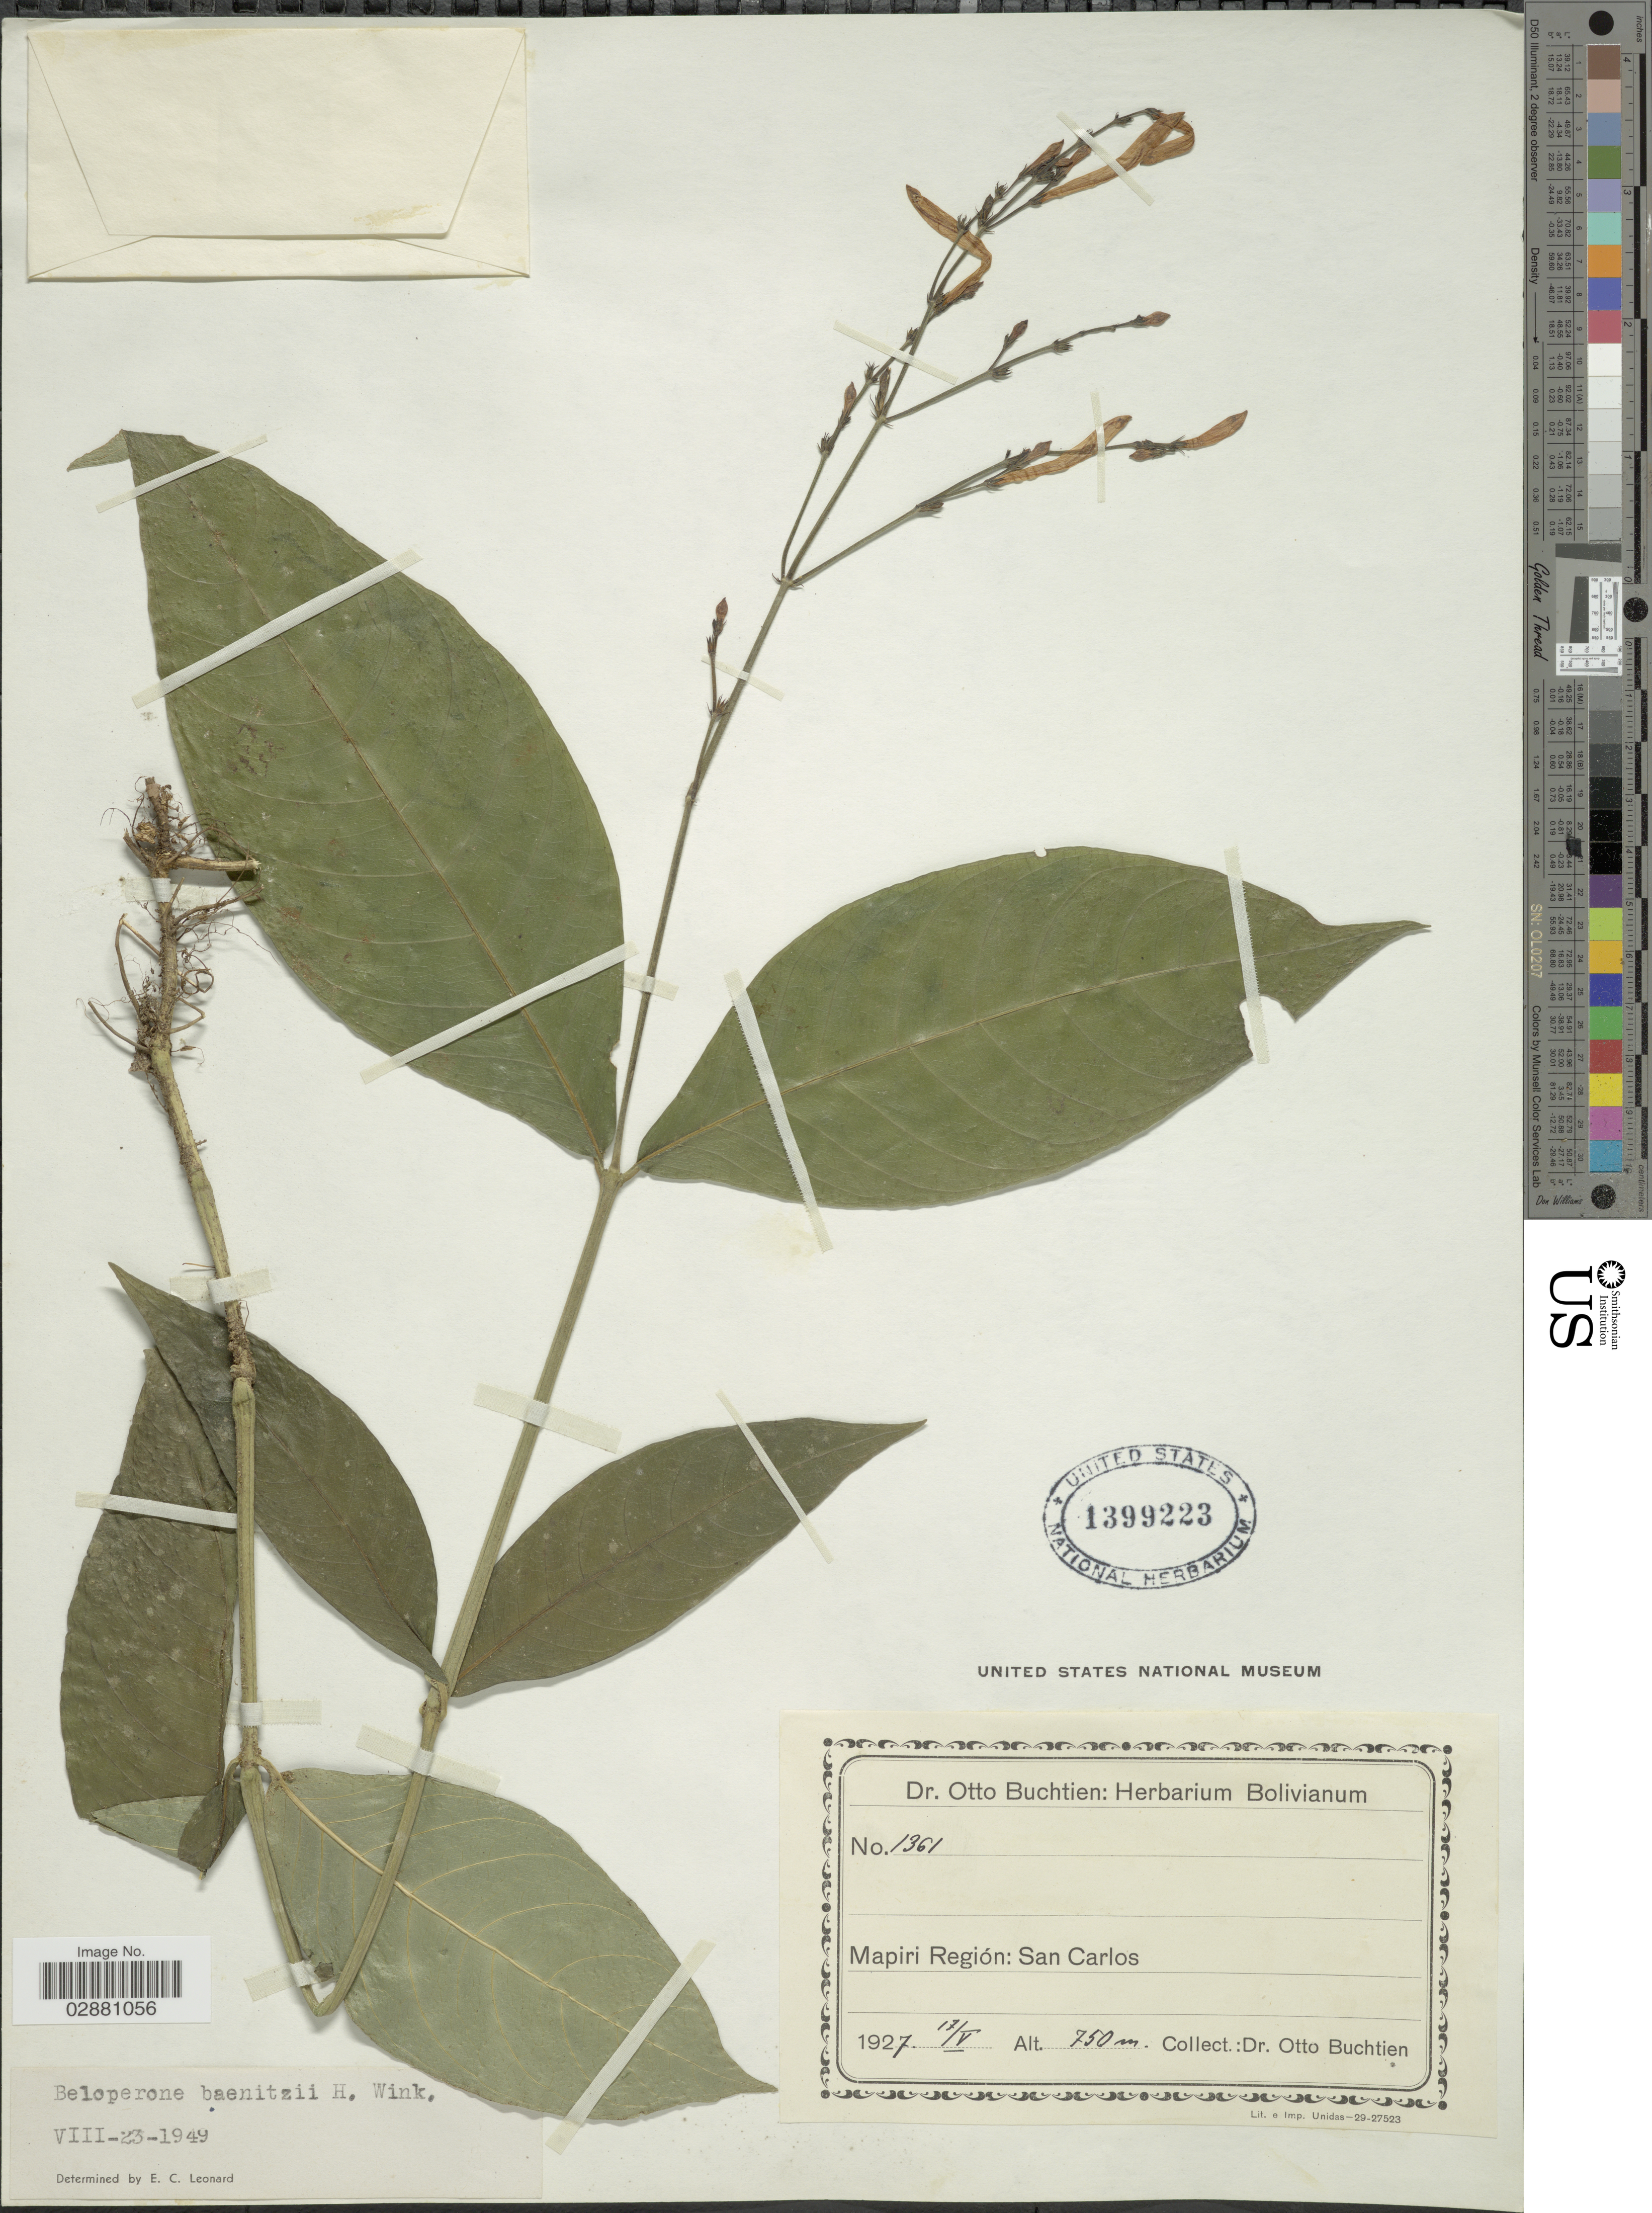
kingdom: Plantae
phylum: Tracheophyta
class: Magnoliopsida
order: Lamiales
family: Acanthaceae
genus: Beloperone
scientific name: Beloperone baenitzii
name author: H.J.P. Winkl.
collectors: O. Buchtien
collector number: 1361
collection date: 1927-05-17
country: Bolivia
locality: Mapiri Región: San Carlos.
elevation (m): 750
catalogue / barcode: US 1399223